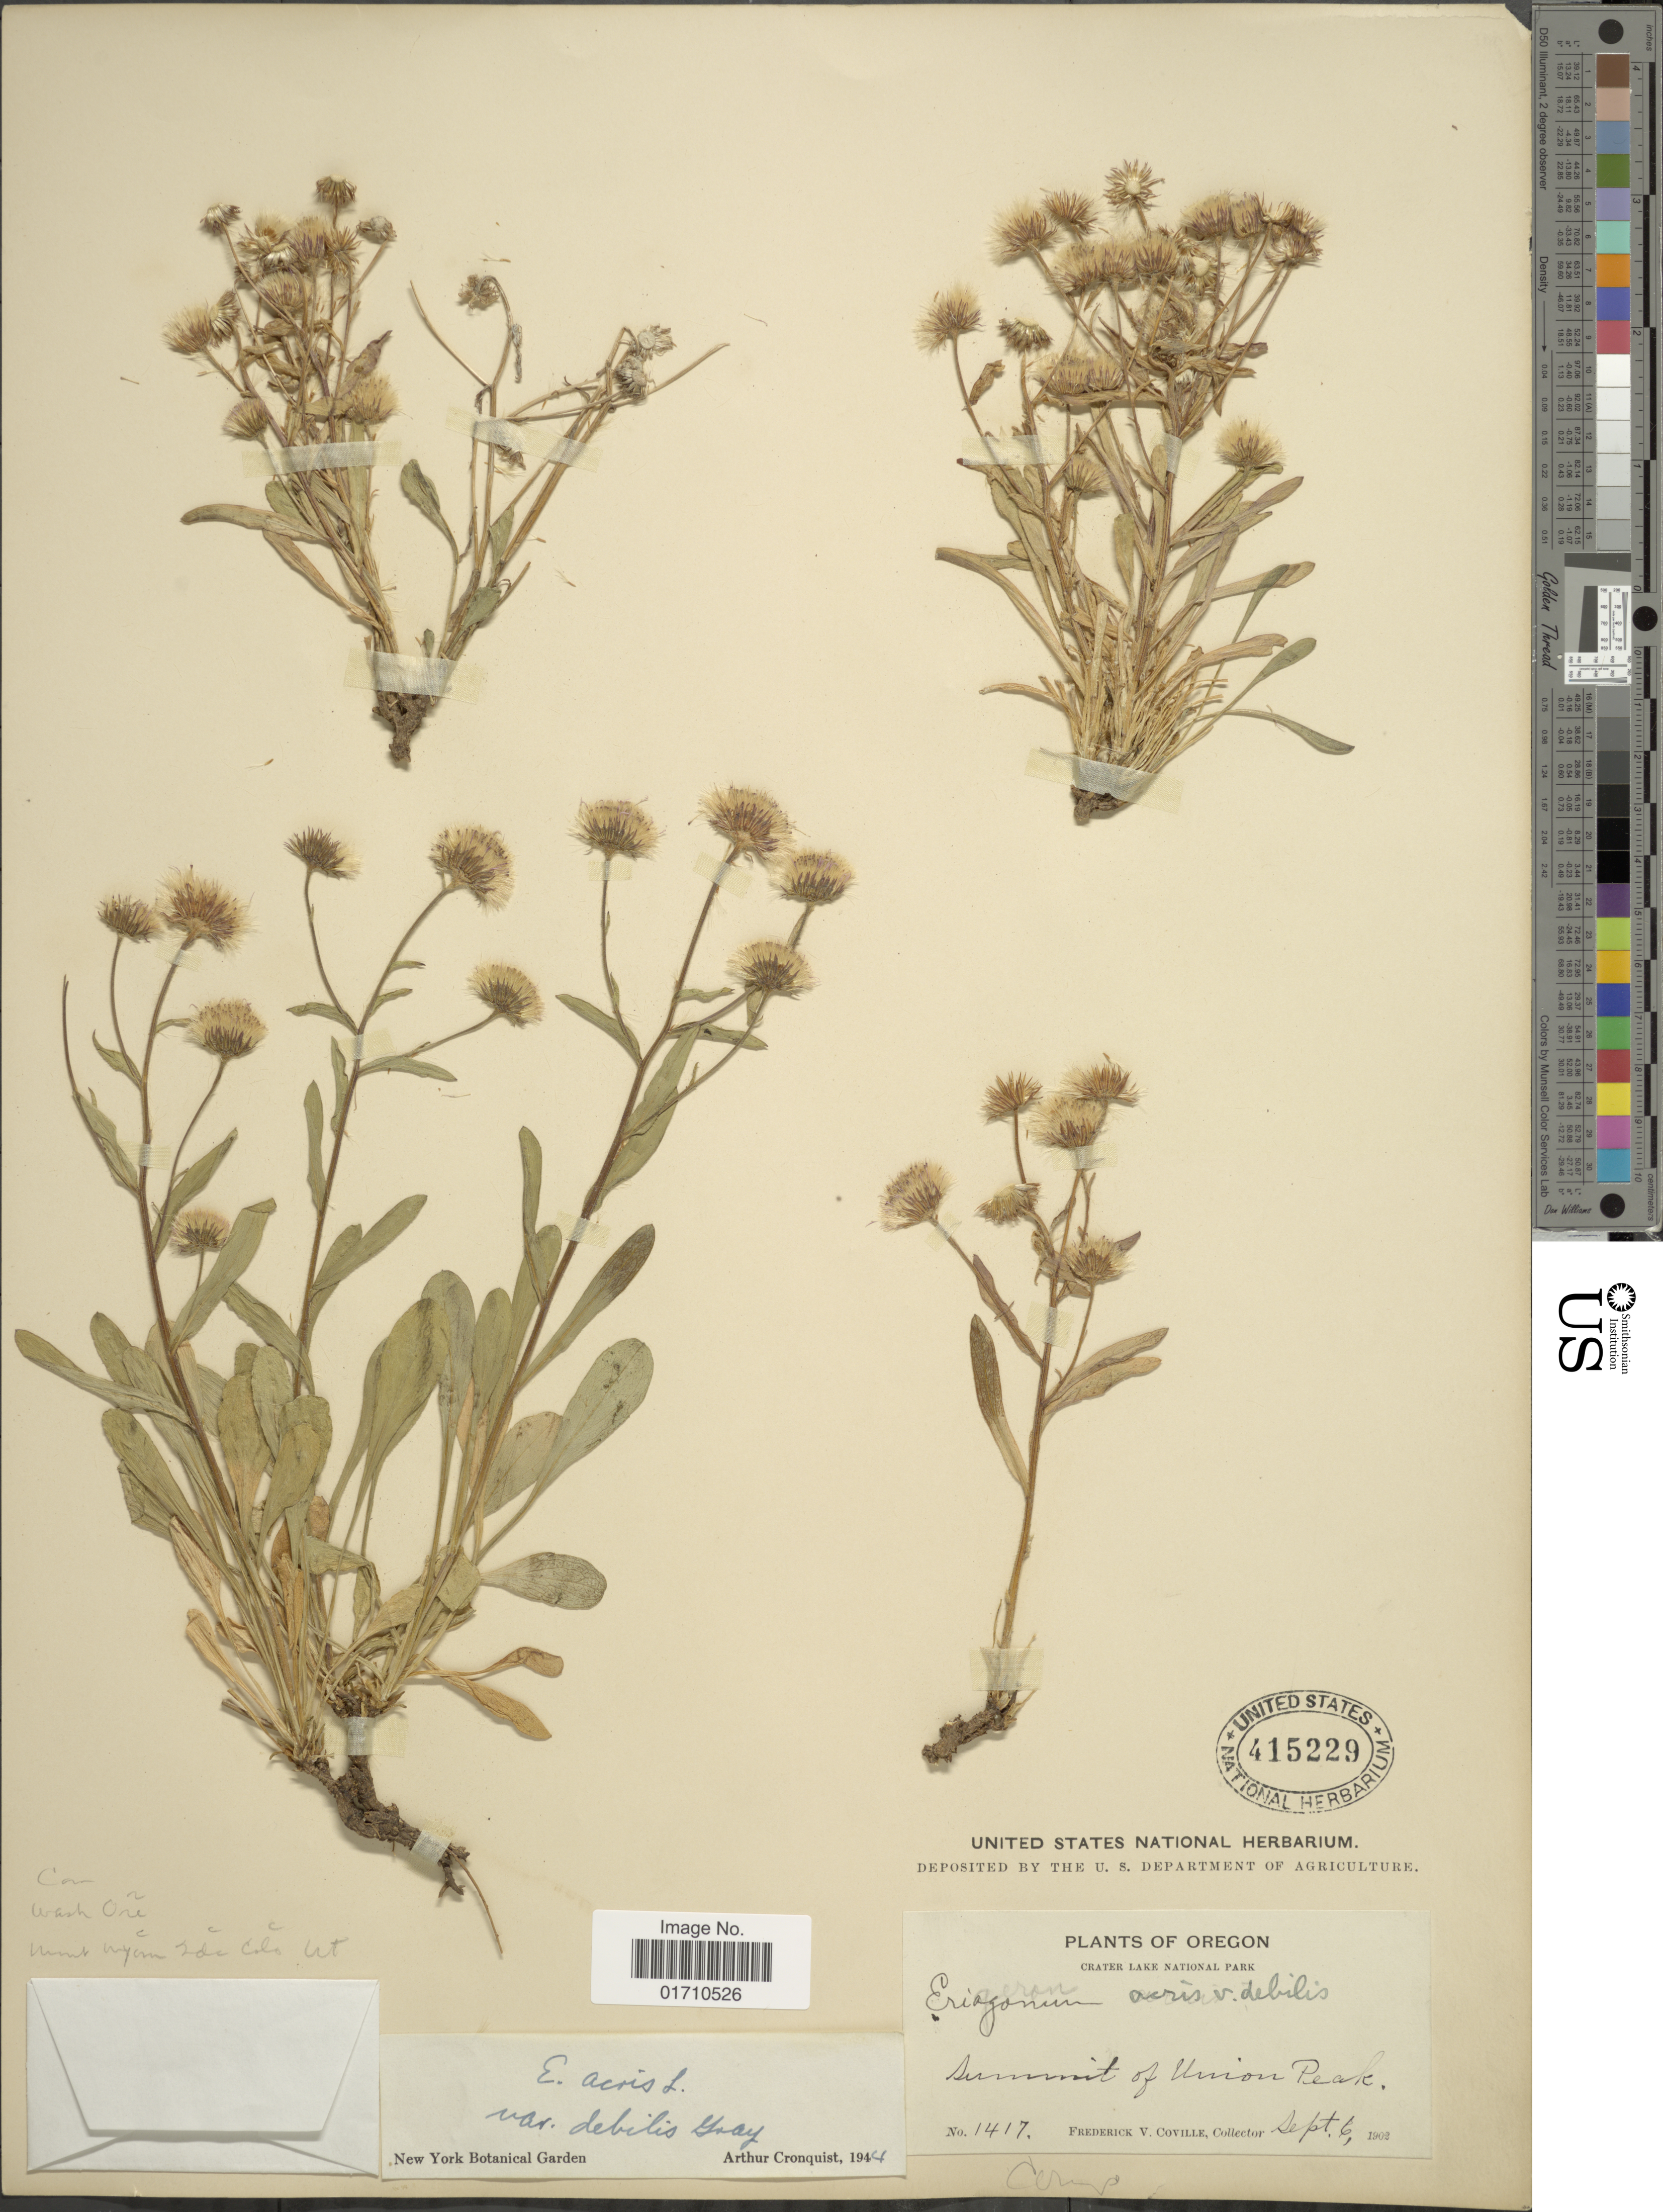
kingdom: Plantae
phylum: Tracheophyta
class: Magnoliopsida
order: Asterales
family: Asteraceae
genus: Erigeron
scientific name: Erigeron acris var. debilis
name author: A. Gray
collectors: F. V. Coville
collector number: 1417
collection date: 1902-09-06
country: United States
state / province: Oregon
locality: Crater Lake National Park, Summit of Union Peak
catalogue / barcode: US 415229